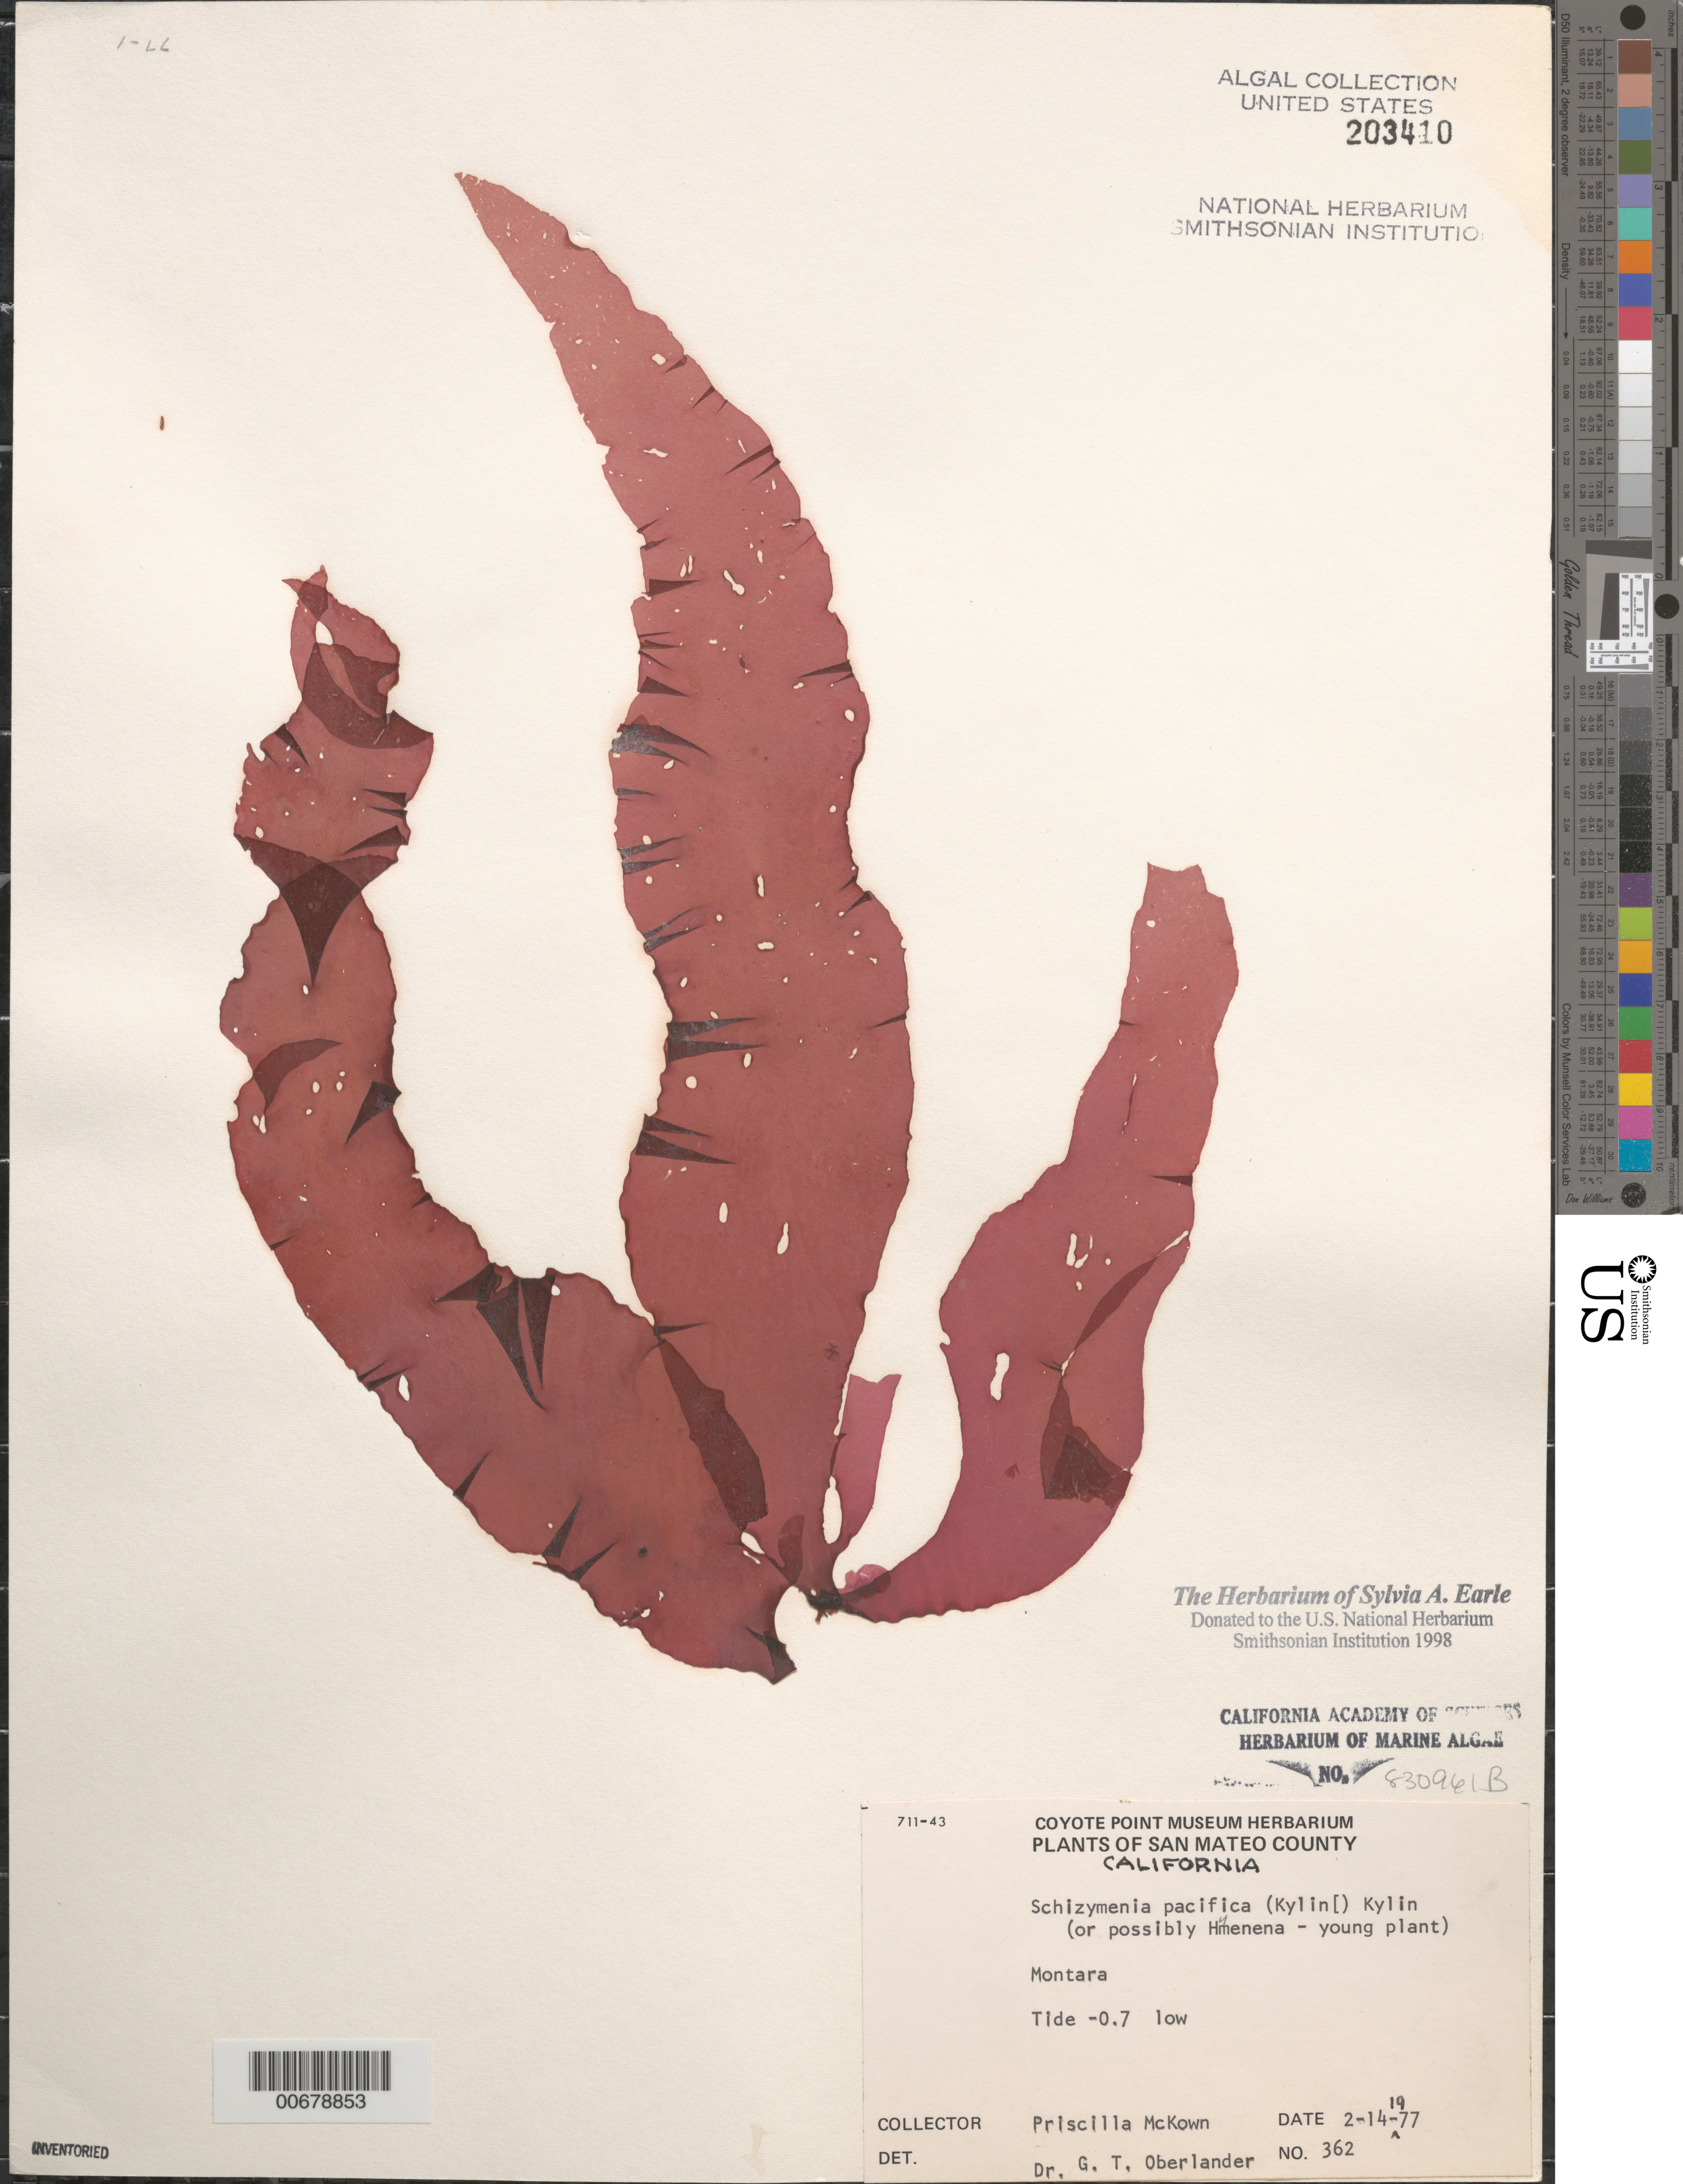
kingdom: Plantae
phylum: Rhodophyta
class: Florideophyceae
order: Nemastomatales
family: Schizymeniaceae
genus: Schizymenia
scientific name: Schizymenia pacifica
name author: (Kylin) Kylin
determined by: Oberlander, G. T.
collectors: P. McKown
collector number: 362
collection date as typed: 14 Feb 1977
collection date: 1977-02-14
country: United States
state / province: California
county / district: San Mateo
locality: Montara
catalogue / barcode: US 203410